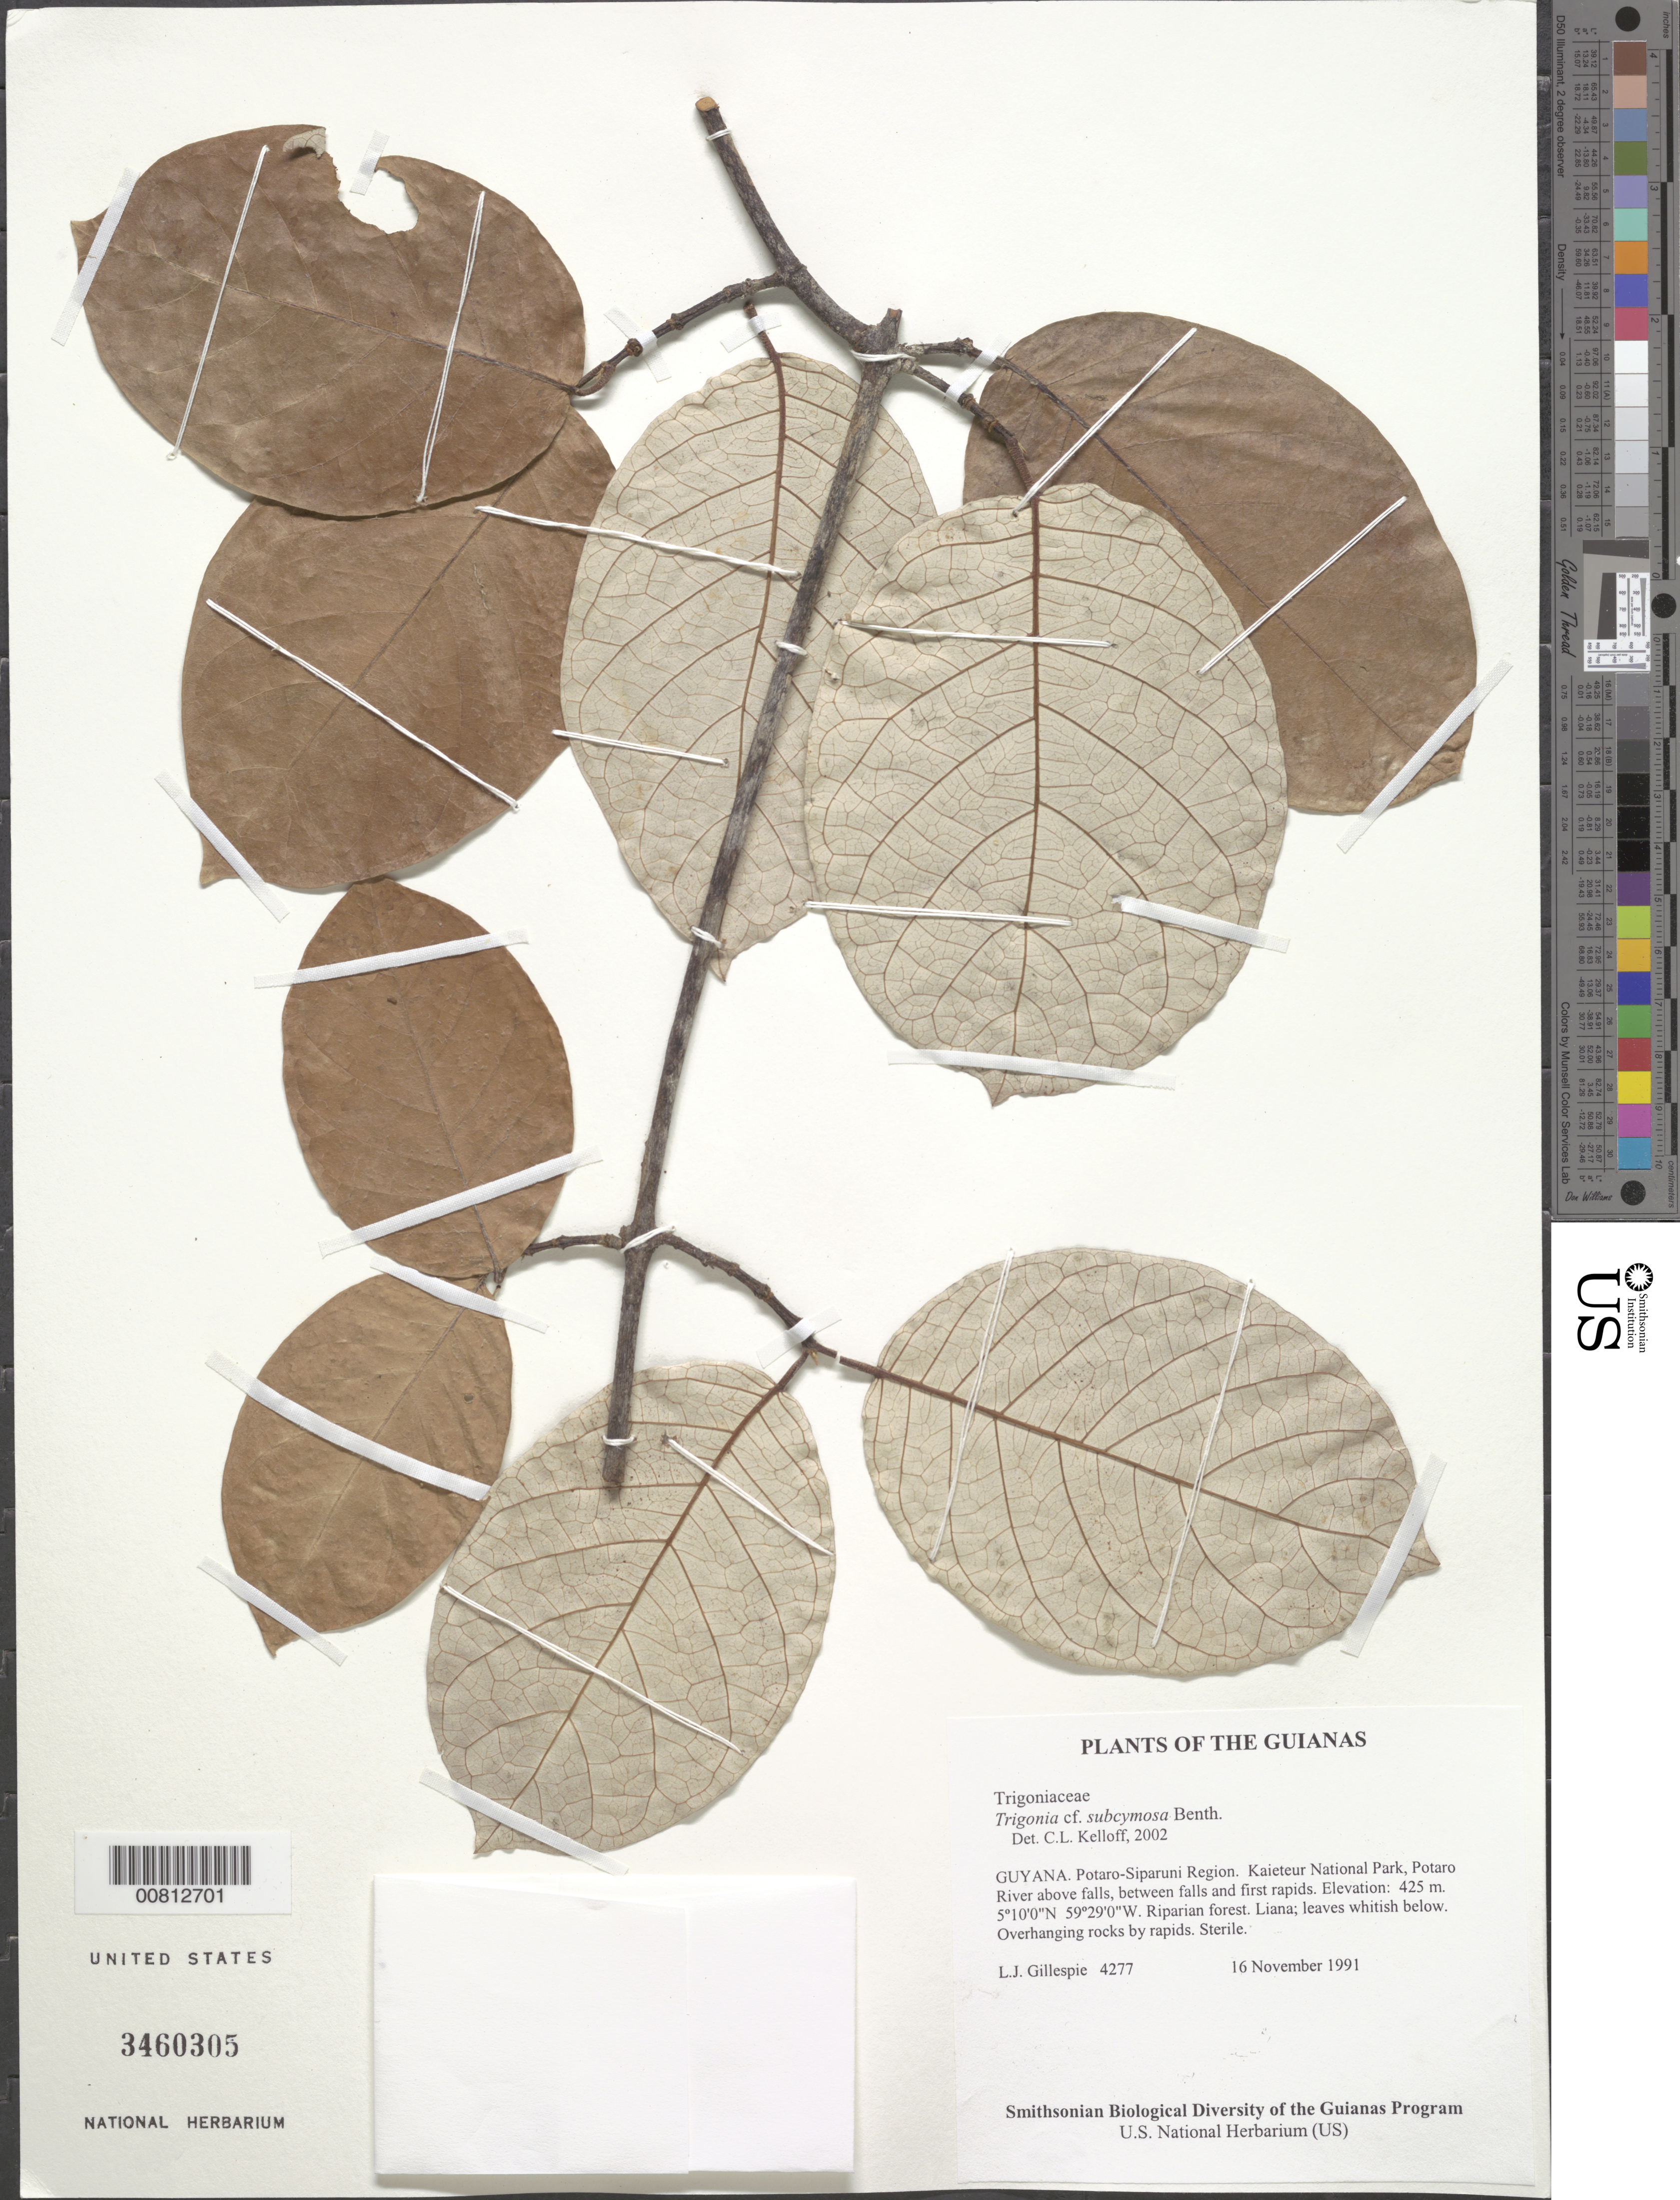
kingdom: Plantae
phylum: Tracheophyta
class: Magnoliopsida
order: Malpighiales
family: Trigoniaceae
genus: Trigonia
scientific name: Trigonia subcymosa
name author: Benth.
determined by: Kelloff, Carol L., (US), Smithsonian Institution - National Museum of Natural History (UNITED STATES)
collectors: L. J. Gillespie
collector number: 4277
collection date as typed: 16 November 1991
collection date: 1991-11-16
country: Guyana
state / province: Potaro-Siparuni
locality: Kaieteur National Park, Potaro River above falls, between falls and first rapids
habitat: Riparian forest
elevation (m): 425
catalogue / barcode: US 3460305